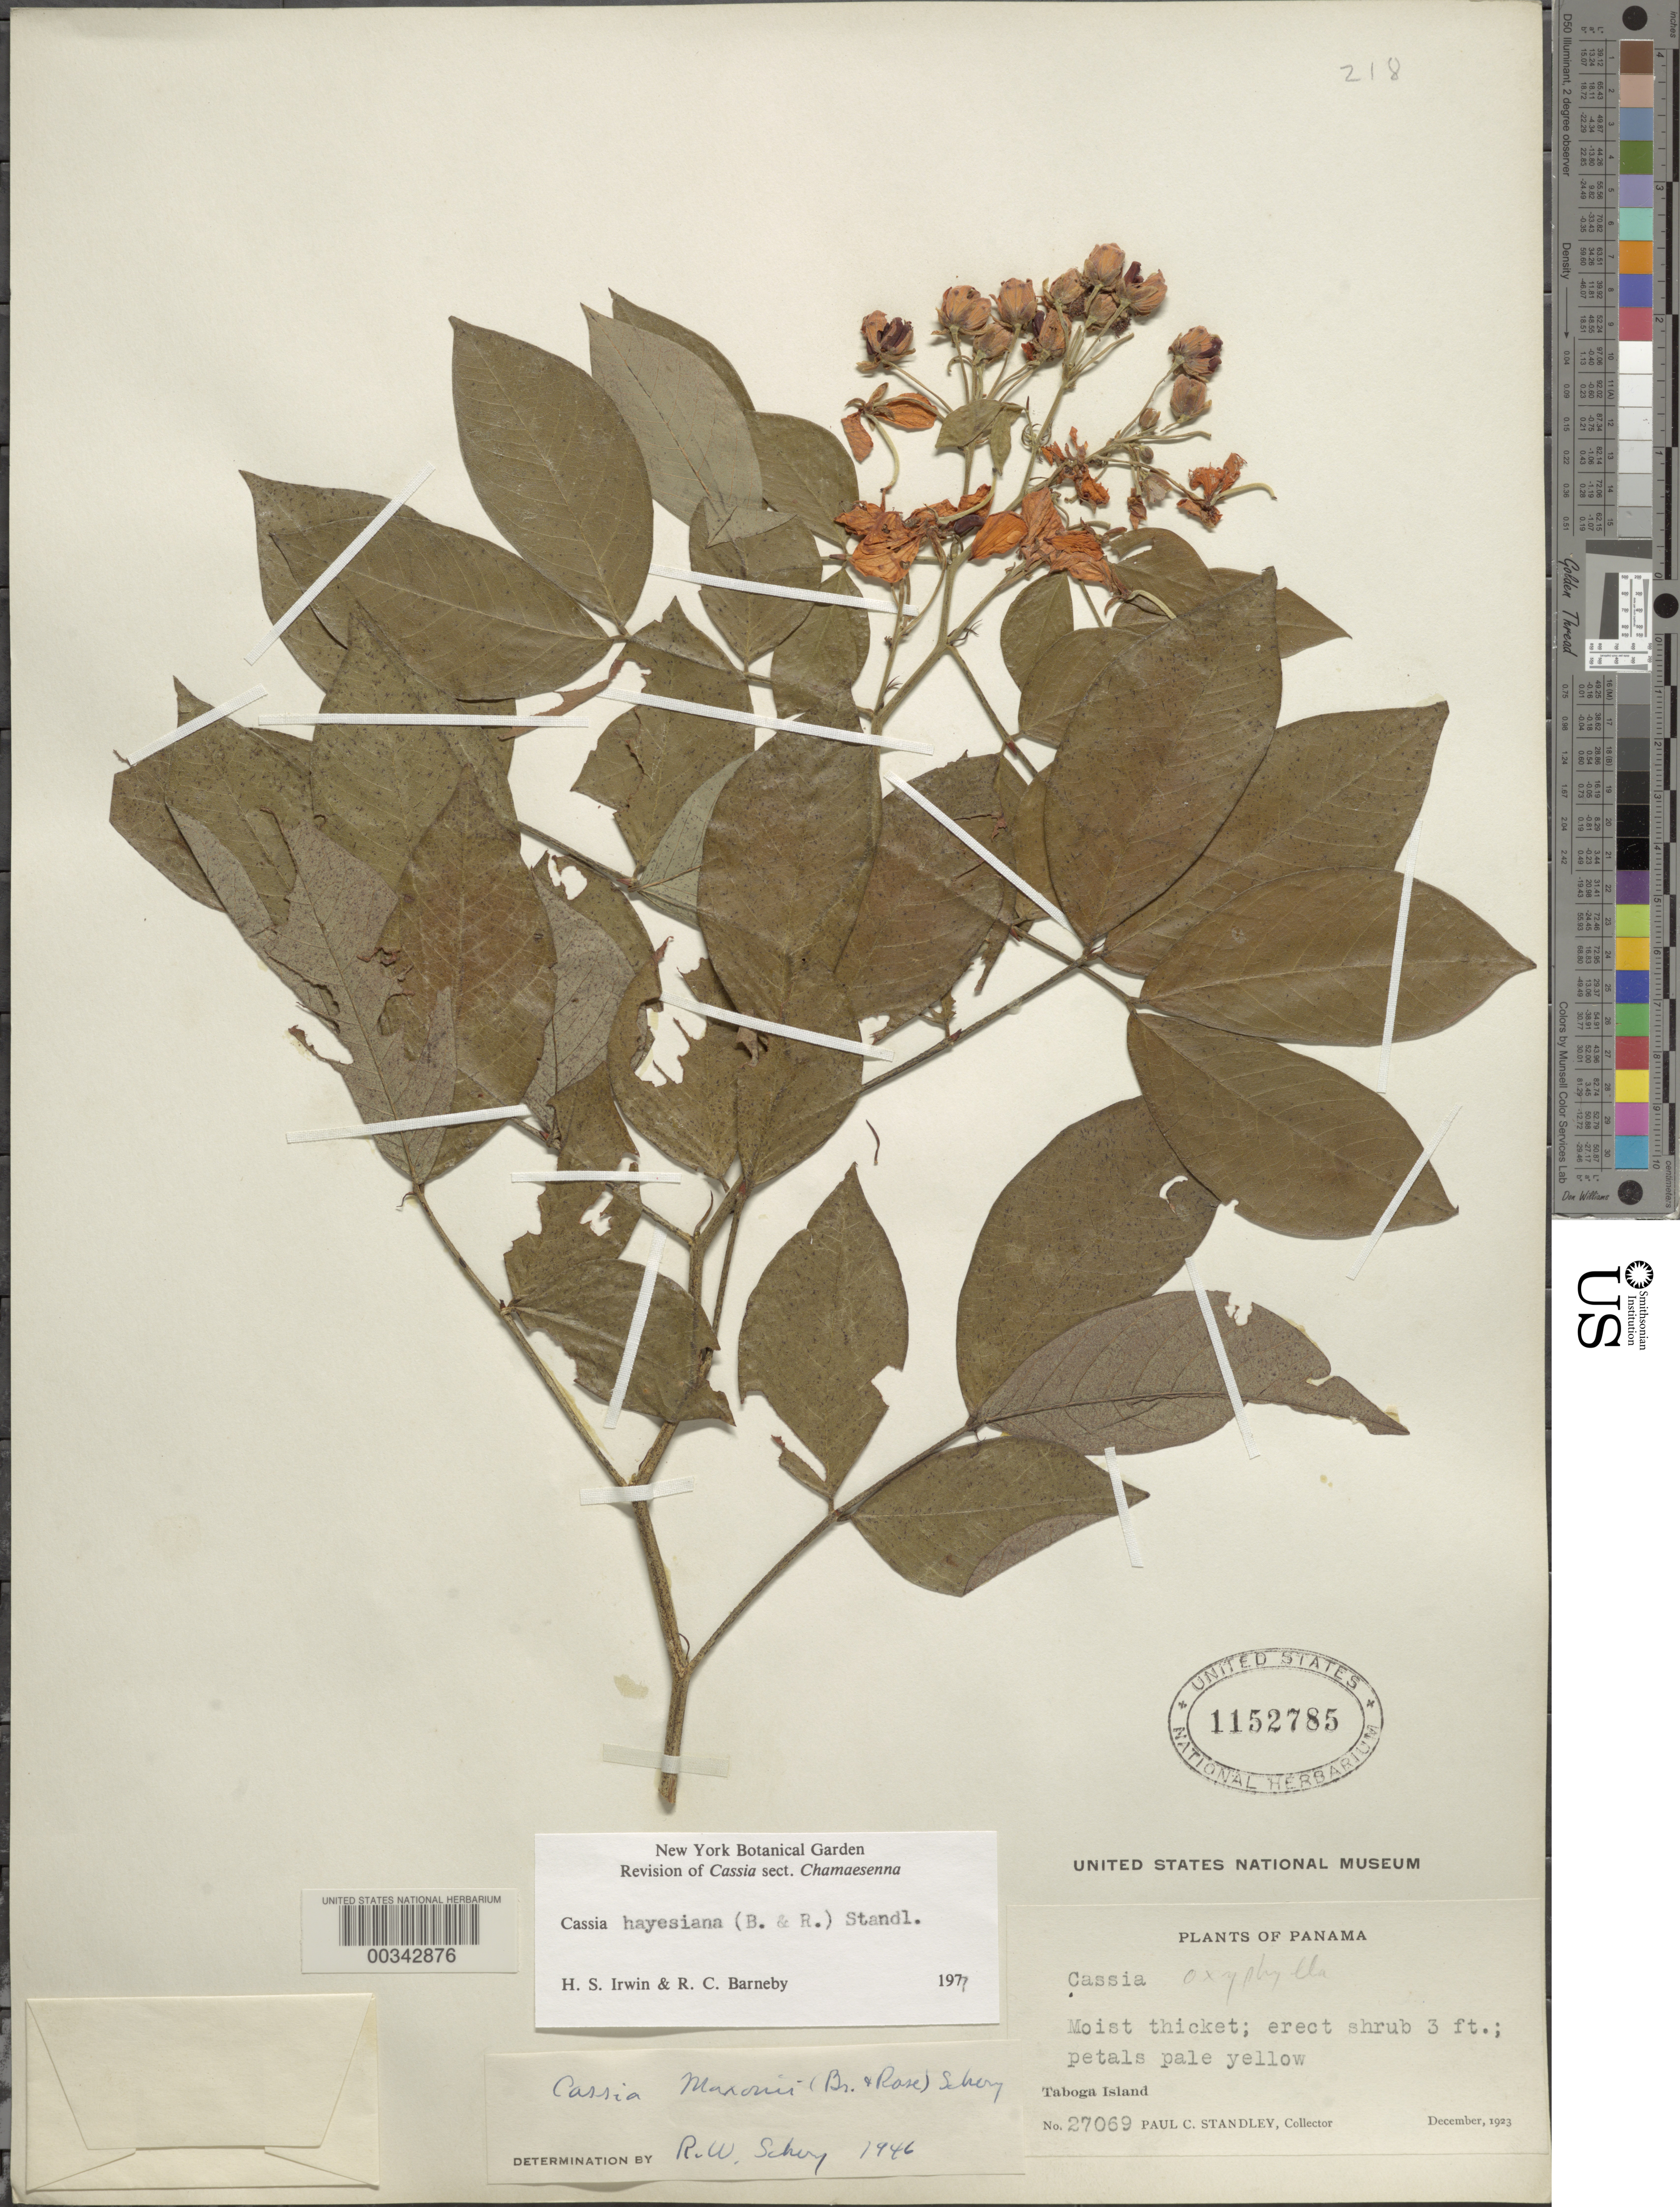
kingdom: Plantae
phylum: Tracheophyta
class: Magnoliopsida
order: Fabales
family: Fabaceae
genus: Senna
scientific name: Senna hayesiana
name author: (Britton & Rose) H.S. Irwin & Barneby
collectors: P. C. Standley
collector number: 27069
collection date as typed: Dec 1923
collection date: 1923-12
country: Panama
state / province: Panamá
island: Taboga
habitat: Moist thicket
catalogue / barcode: US 1152785